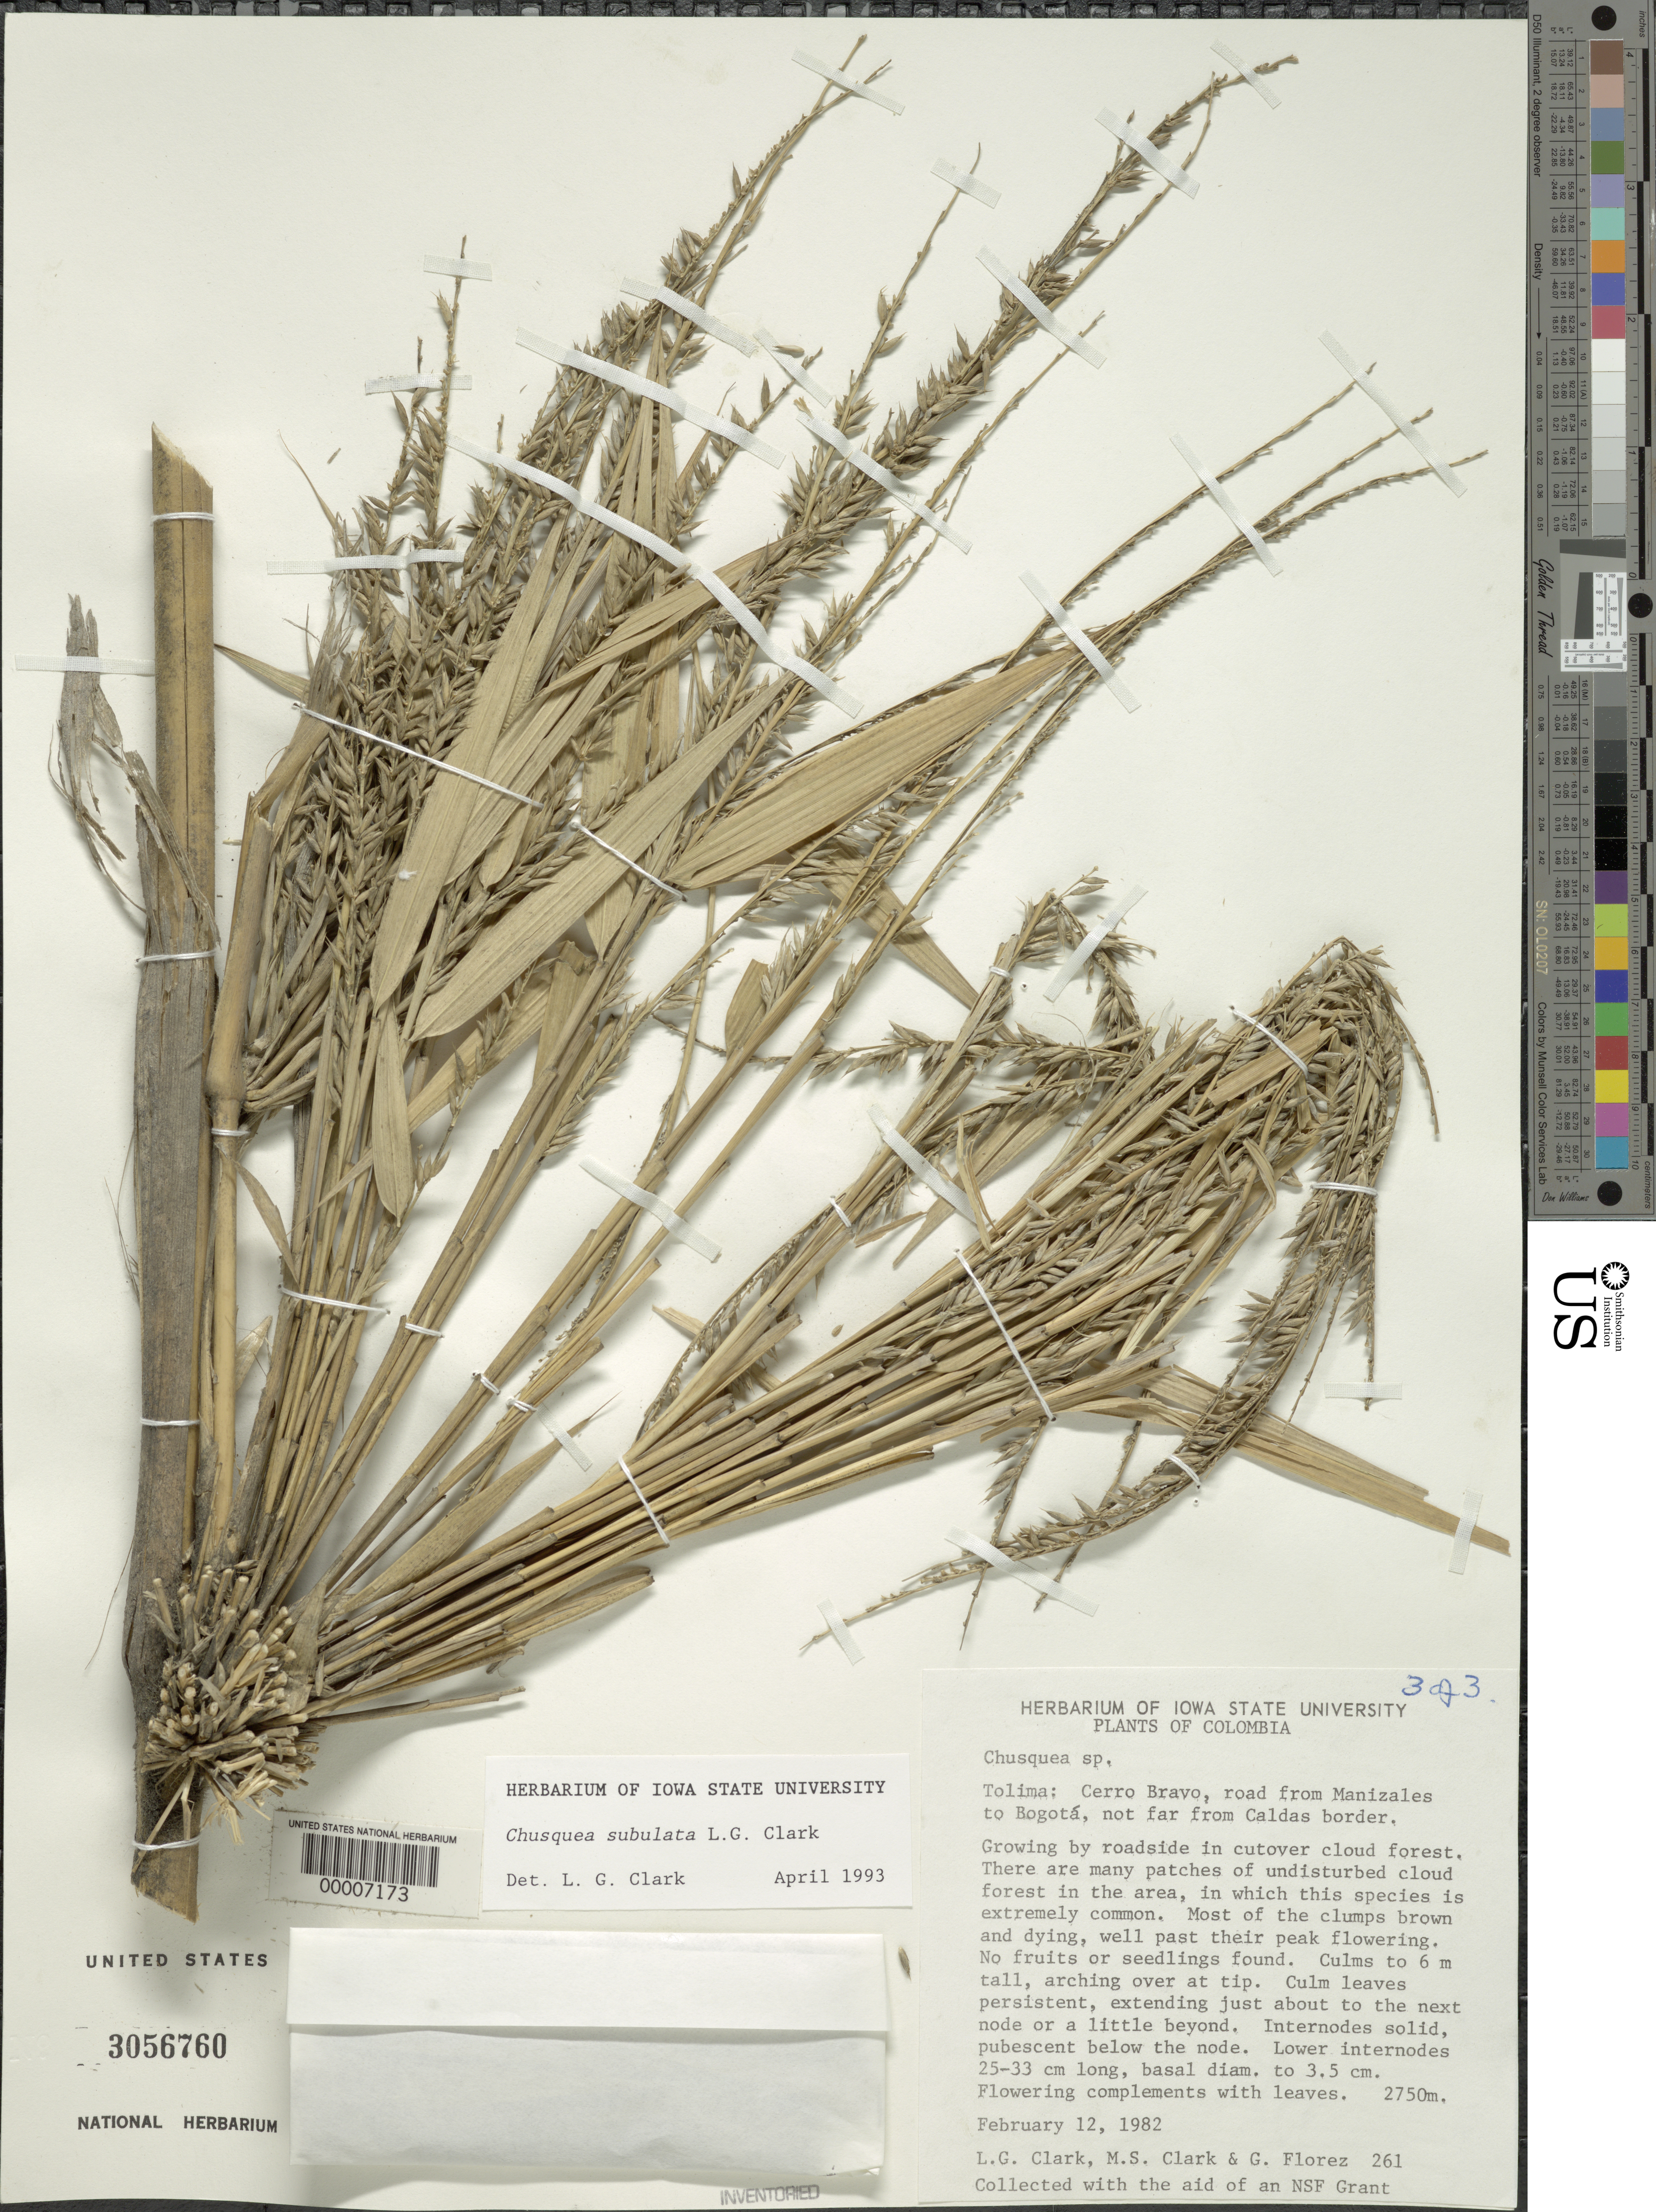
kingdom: Plantae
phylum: Tracheophyta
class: Liliopsida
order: Poales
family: Poaceae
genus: Chusquea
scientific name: Chusquea subulata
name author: L.G. Clark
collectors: L. G. Clark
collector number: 261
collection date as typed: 12 Feb 1982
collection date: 1982-02-12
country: Colombia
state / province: Tolima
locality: Cerro Bravo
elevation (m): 2750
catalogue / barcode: US 3056760